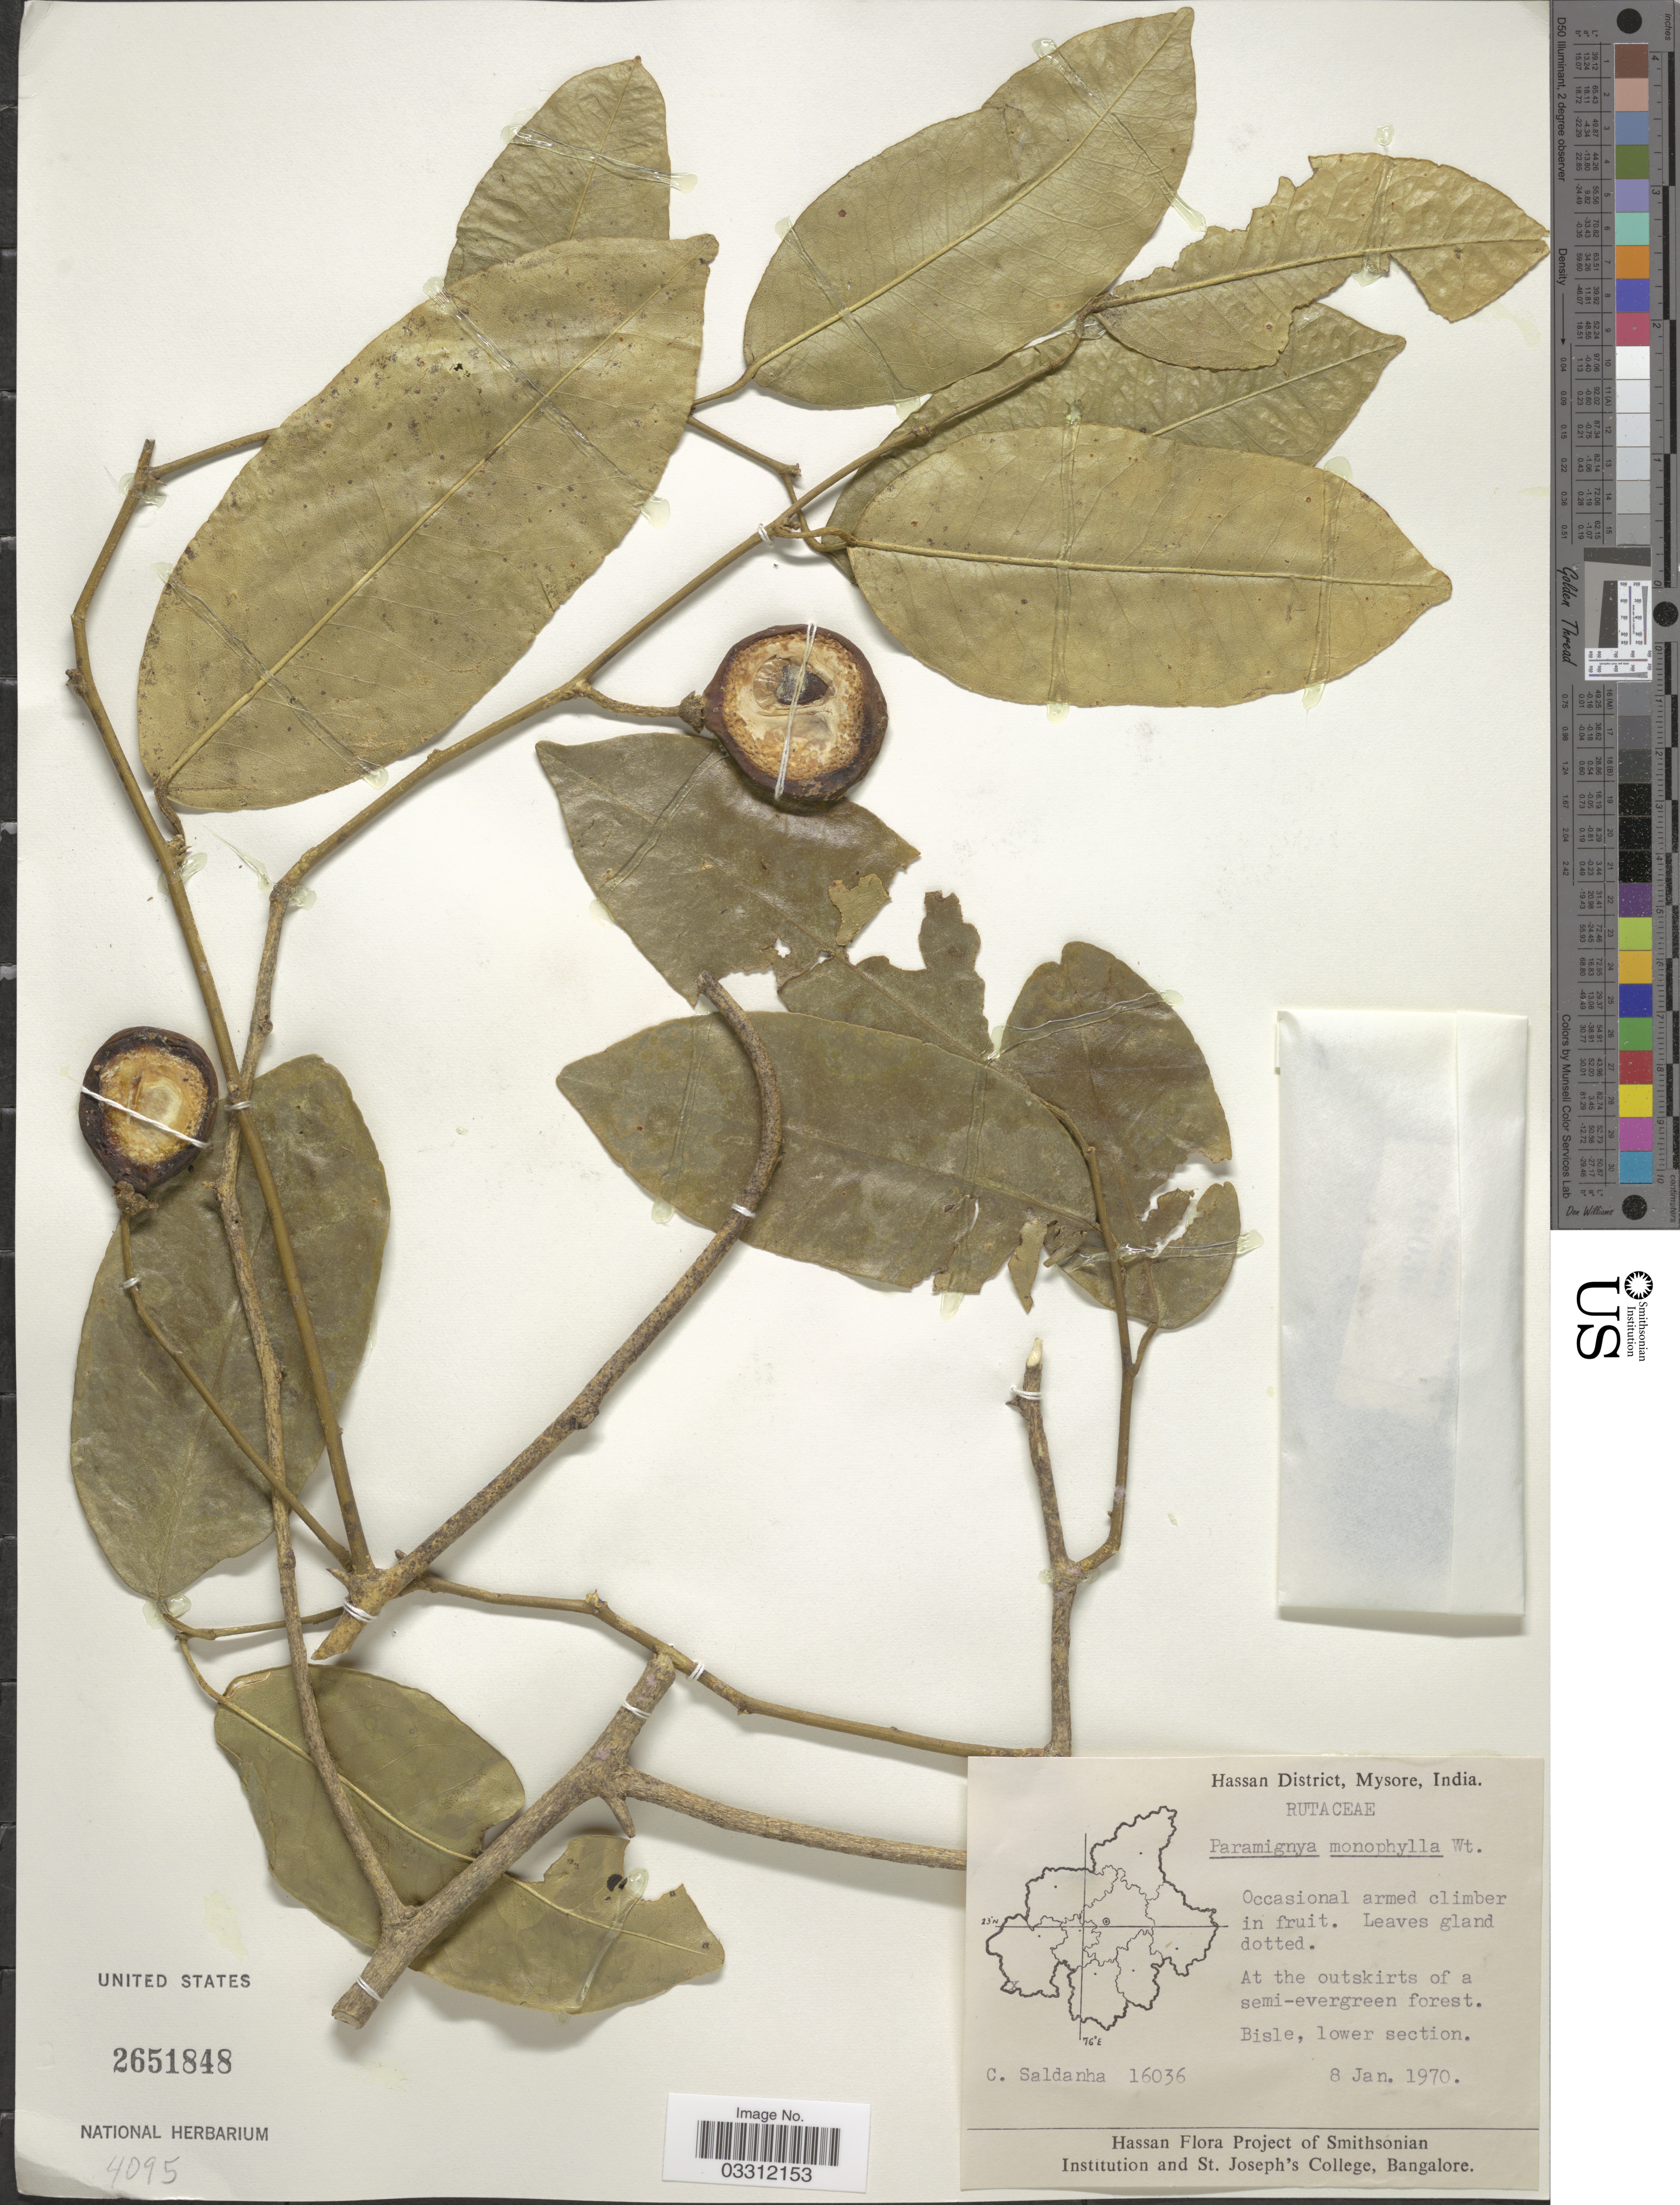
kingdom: Plantae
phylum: Tracheophyta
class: Magnoliopsida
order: Sapindales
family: Rutaceae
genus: Paramignya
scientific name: Paramignya monophylla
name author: Wight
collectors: C. Saldanha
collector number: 16036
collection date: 1970-01-08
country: India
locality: Hassan District, Mysore, Bisle.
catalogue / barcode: US 2651848